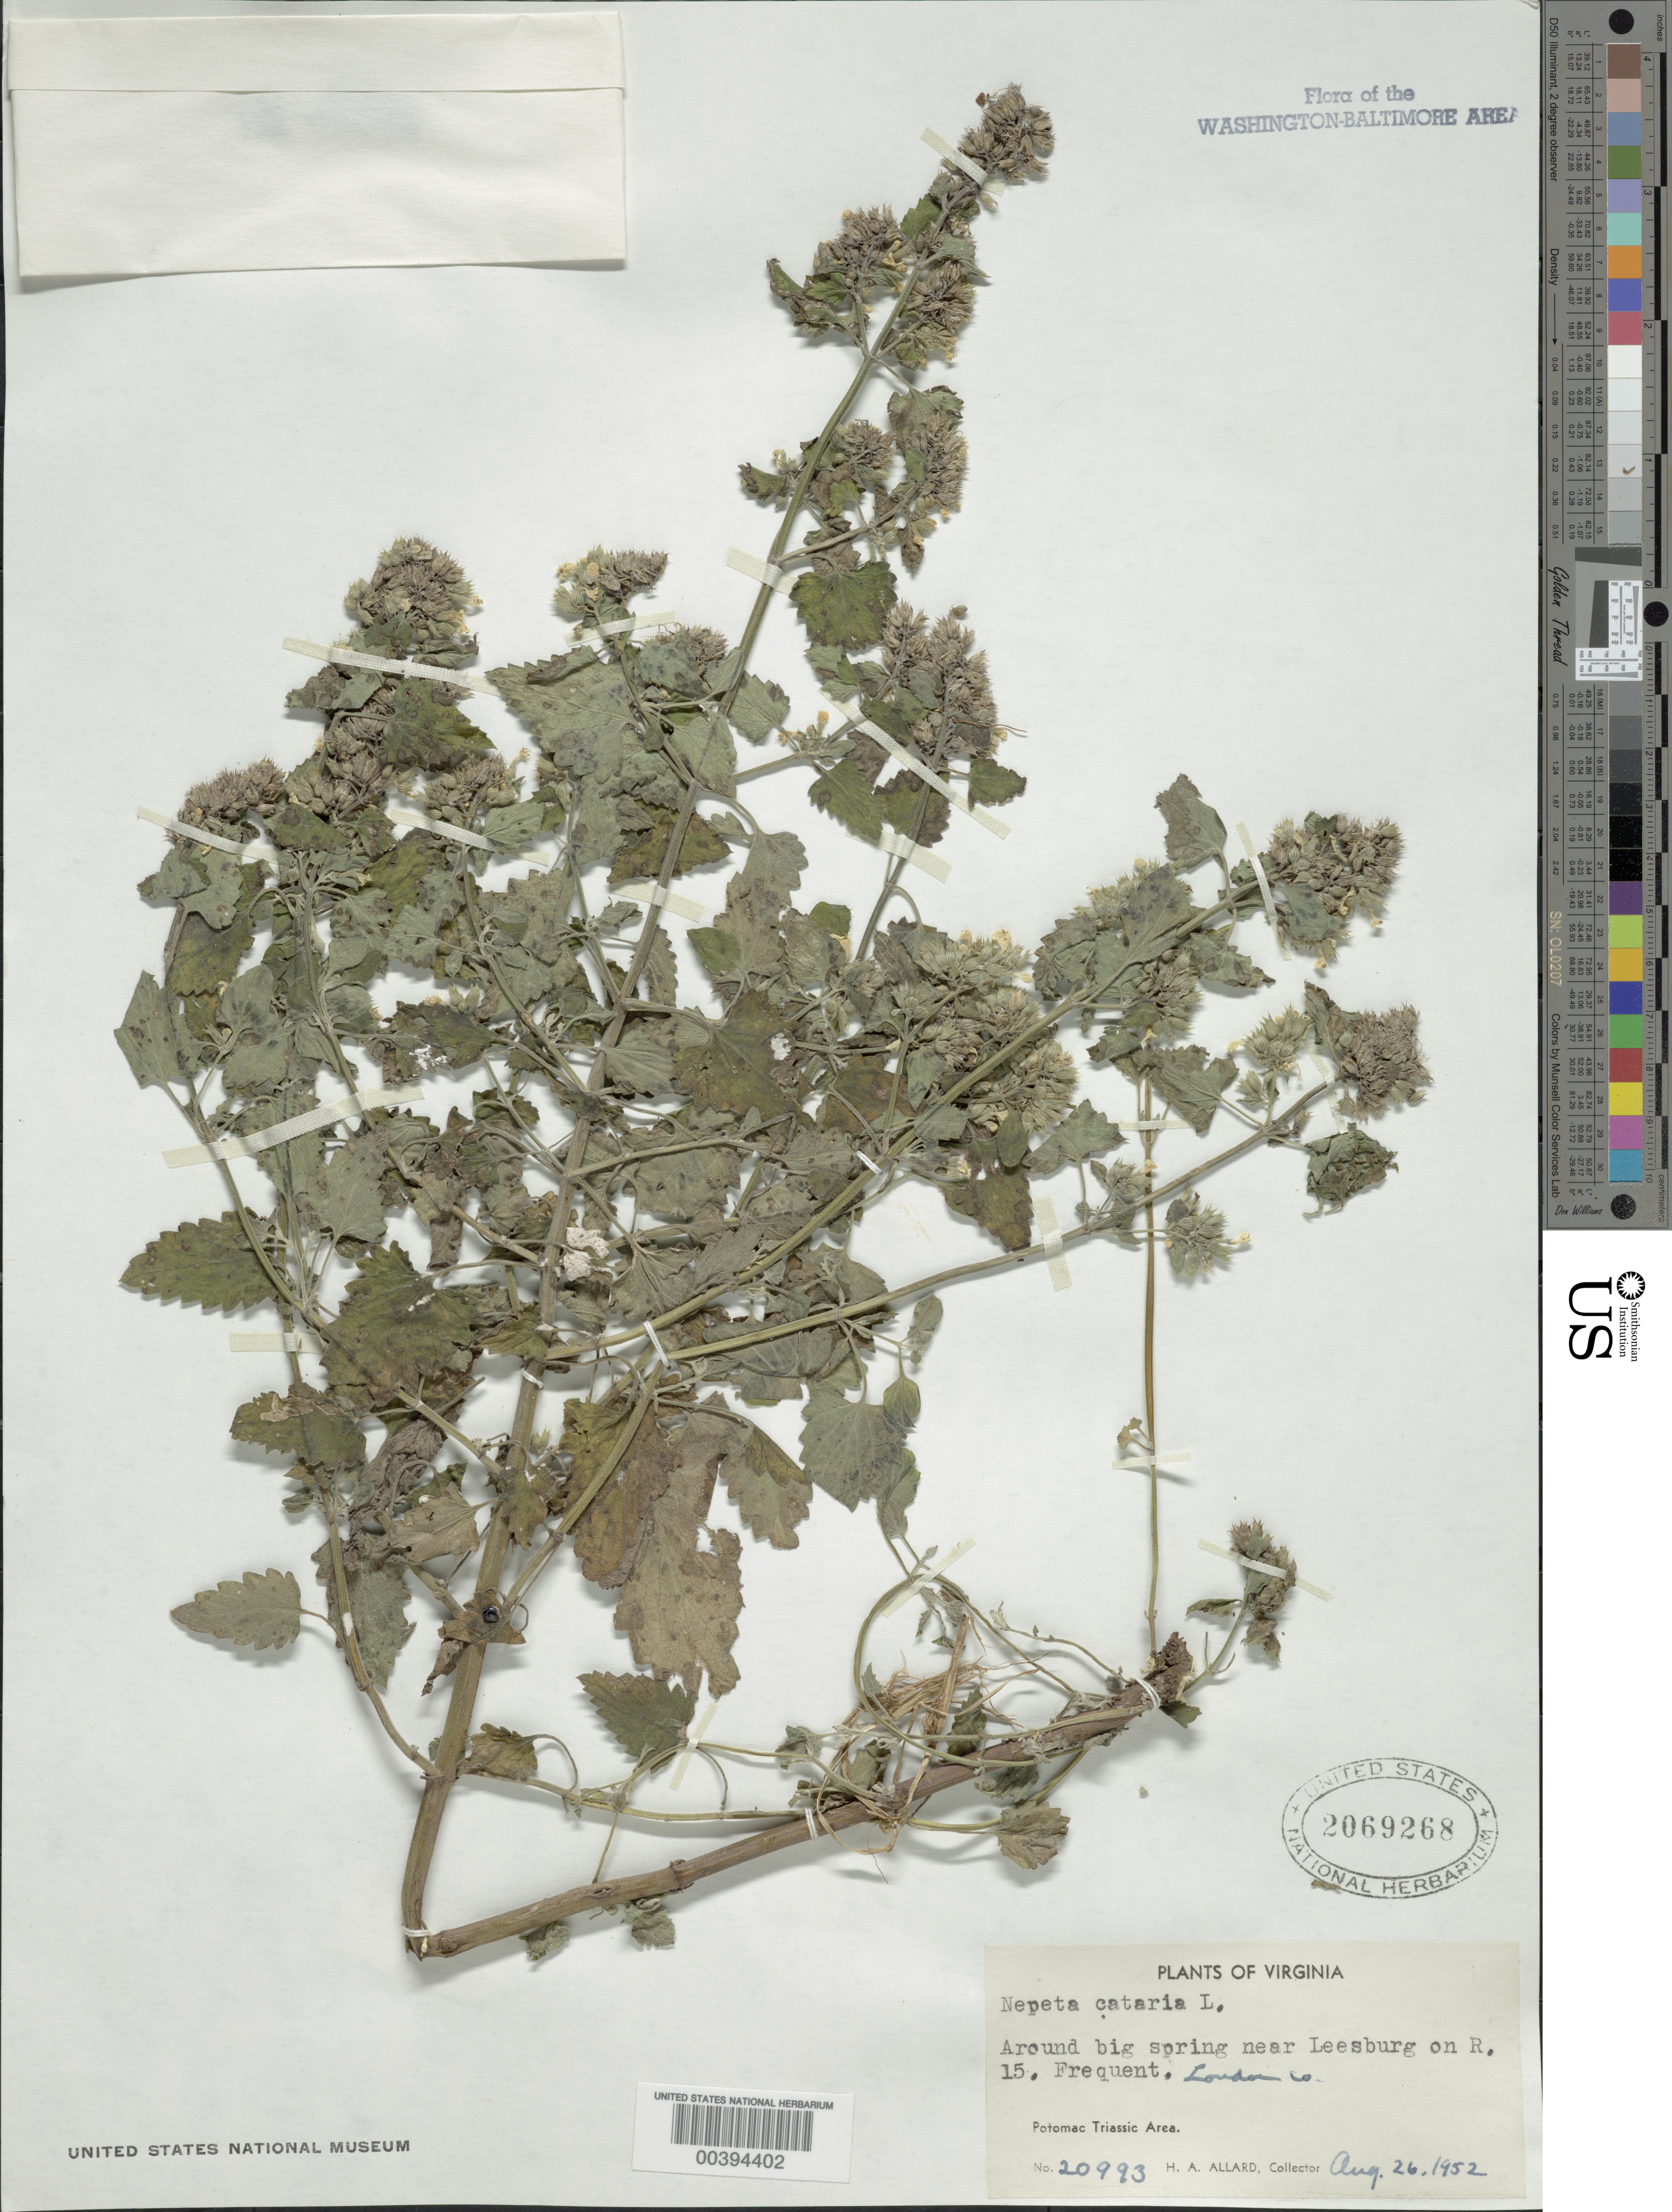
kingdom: Plantae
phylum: Tracheophyta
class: Magnoliopsida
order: Lamiales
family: Lamiaceae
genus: Nepeta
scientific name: Nepeta cataria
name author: L.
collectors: H. A. Allard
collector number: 20993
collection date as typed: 26 Aug 1952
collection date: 1952-08-26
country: United States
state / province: Virginia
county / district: Loudoun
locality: Near Leesburg on Route 15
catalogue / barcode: US 2069268